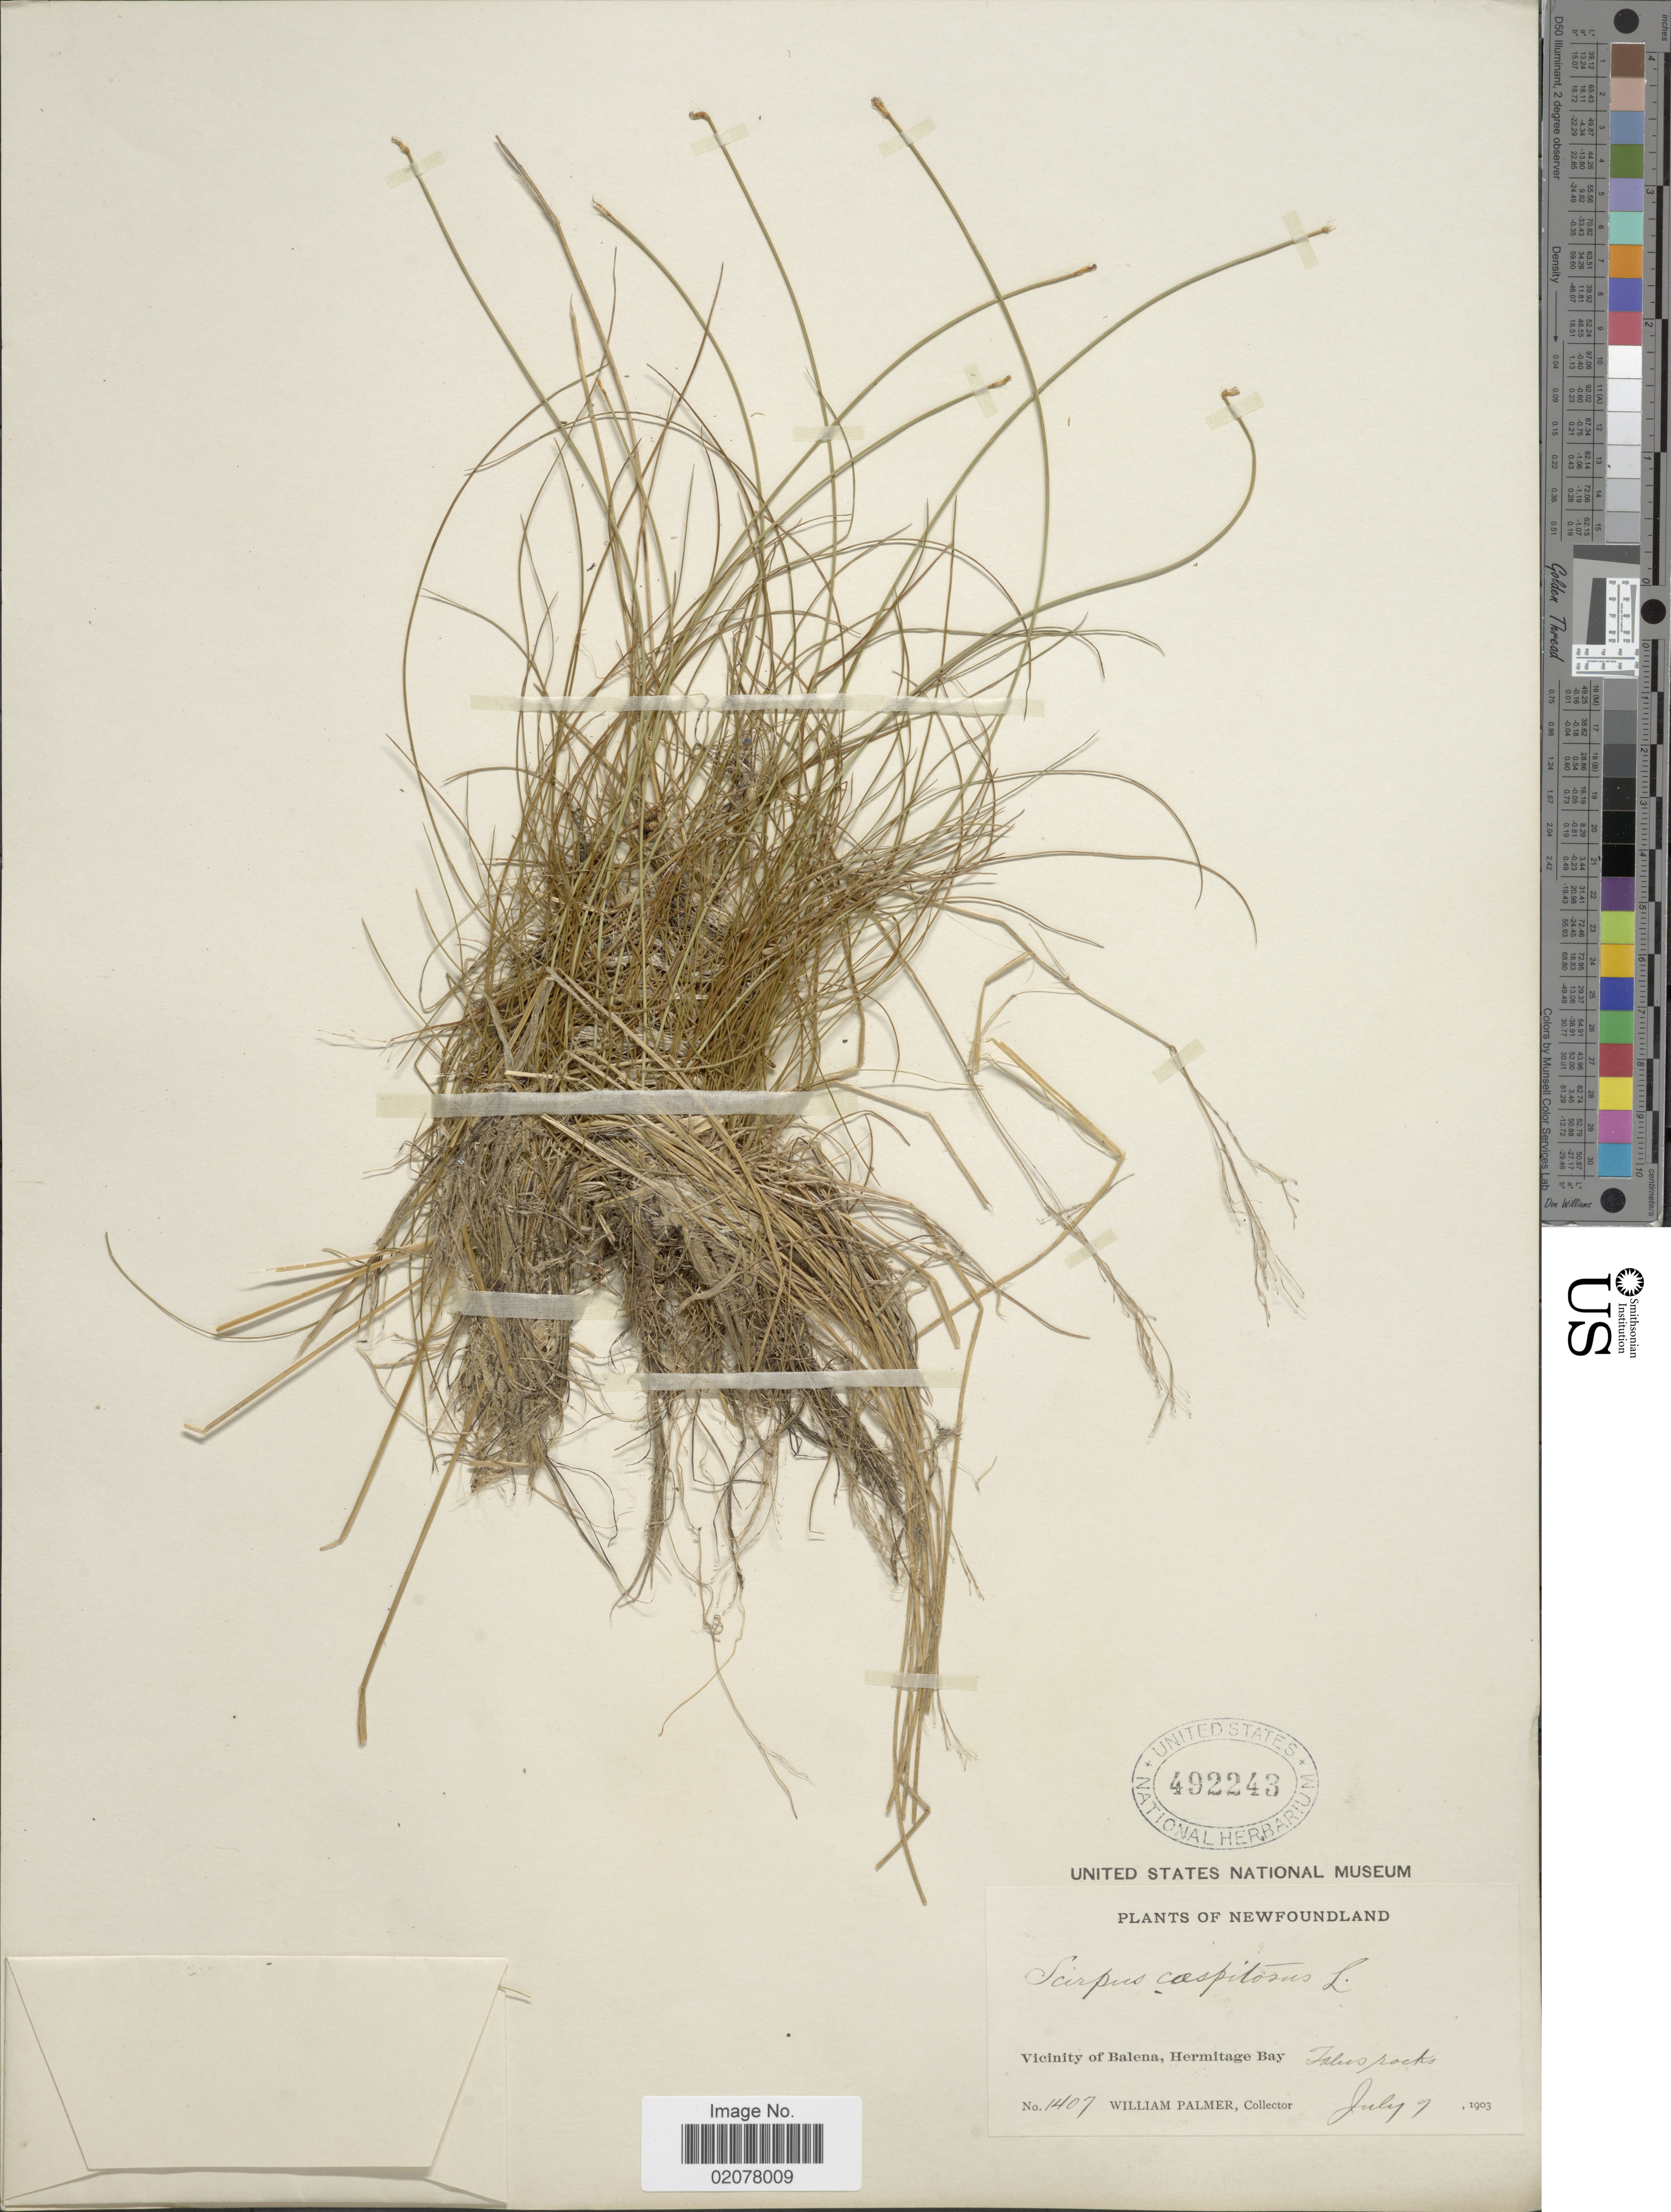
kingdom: Plantae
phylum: Tracheophyta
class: Liliopsida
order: Poales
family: Cyperaceae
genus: Trichophorum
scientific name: Trichophorum cespitosum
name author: (L.) Hartm.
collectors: W. Palmer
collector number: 1407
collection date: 1903-07-07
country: Canada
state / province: Newfoundland and Labrador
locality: Vicinity of Balena, Hermitage Bay. Talus rocks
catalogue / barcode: US 492243